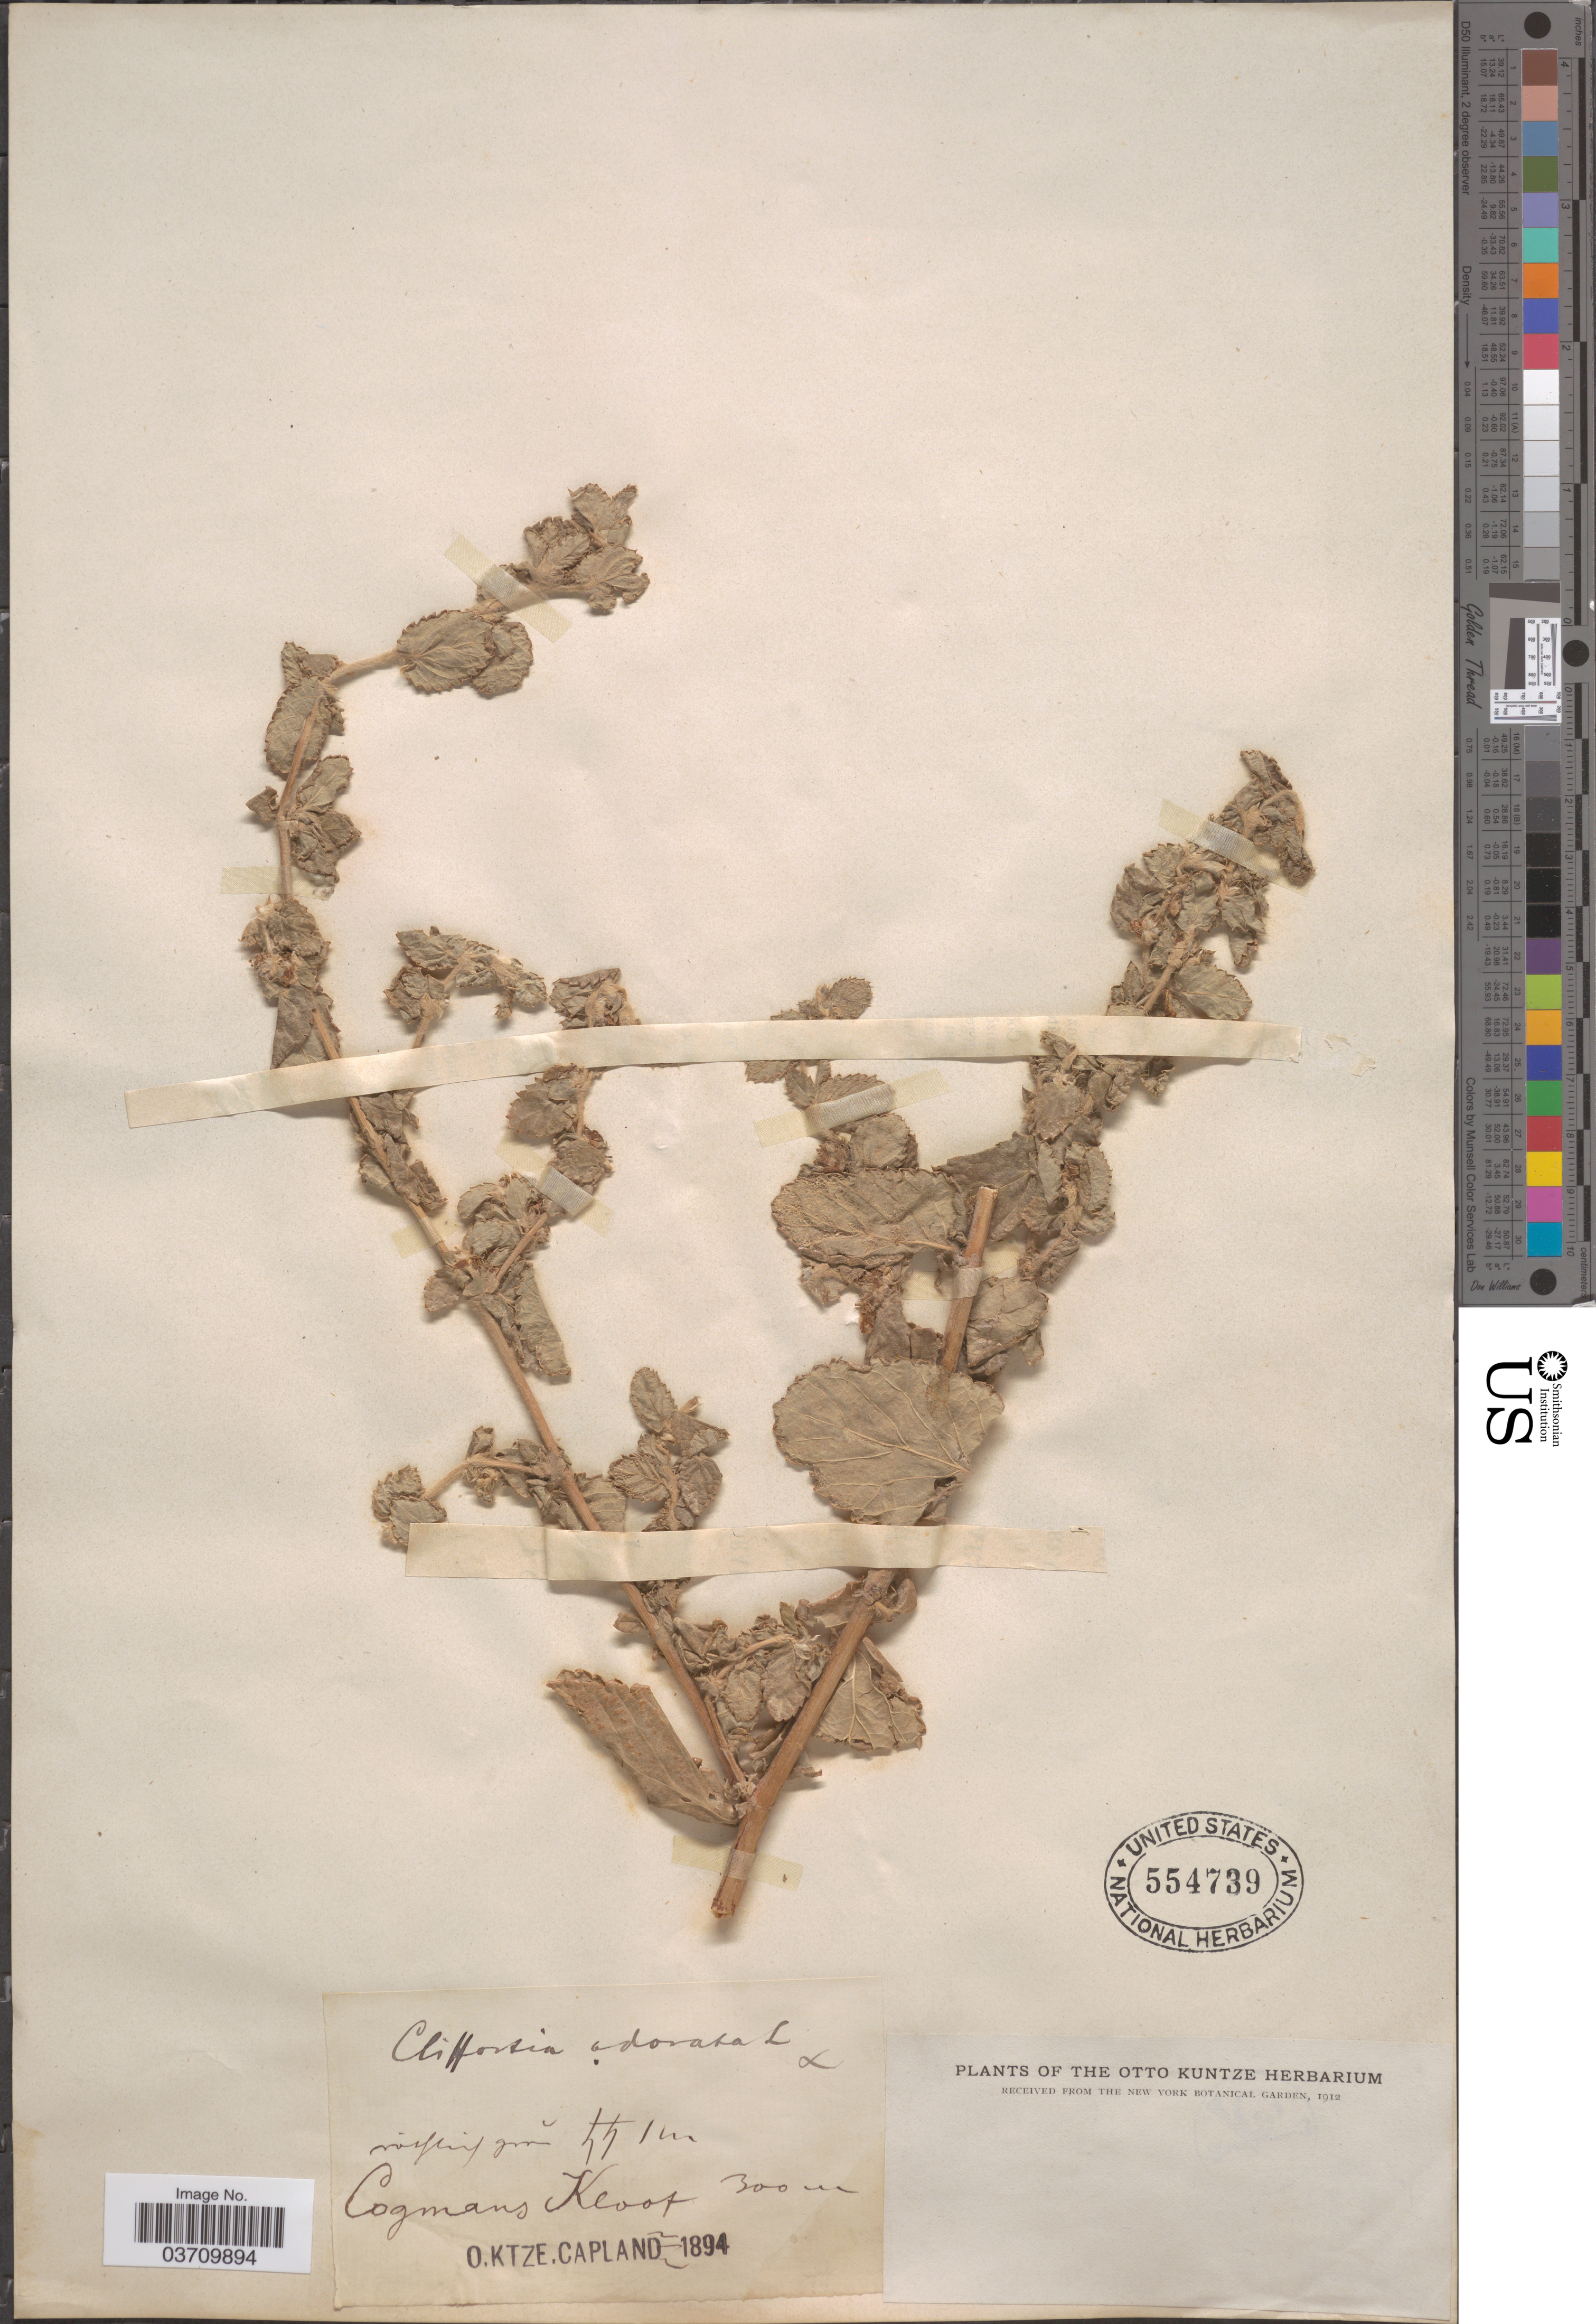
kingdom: Plantae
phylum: Tracheophyta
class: Magnoliopsida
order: Rosales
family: Rosaceae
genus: Cliffortia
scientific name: Cliffortia odorata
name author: L. f.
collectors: C.E.O. Kuntze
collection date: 1894-02-02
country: South Africa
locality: Cogmans Kloof. Capland.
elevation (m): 300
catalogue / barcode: US 554739